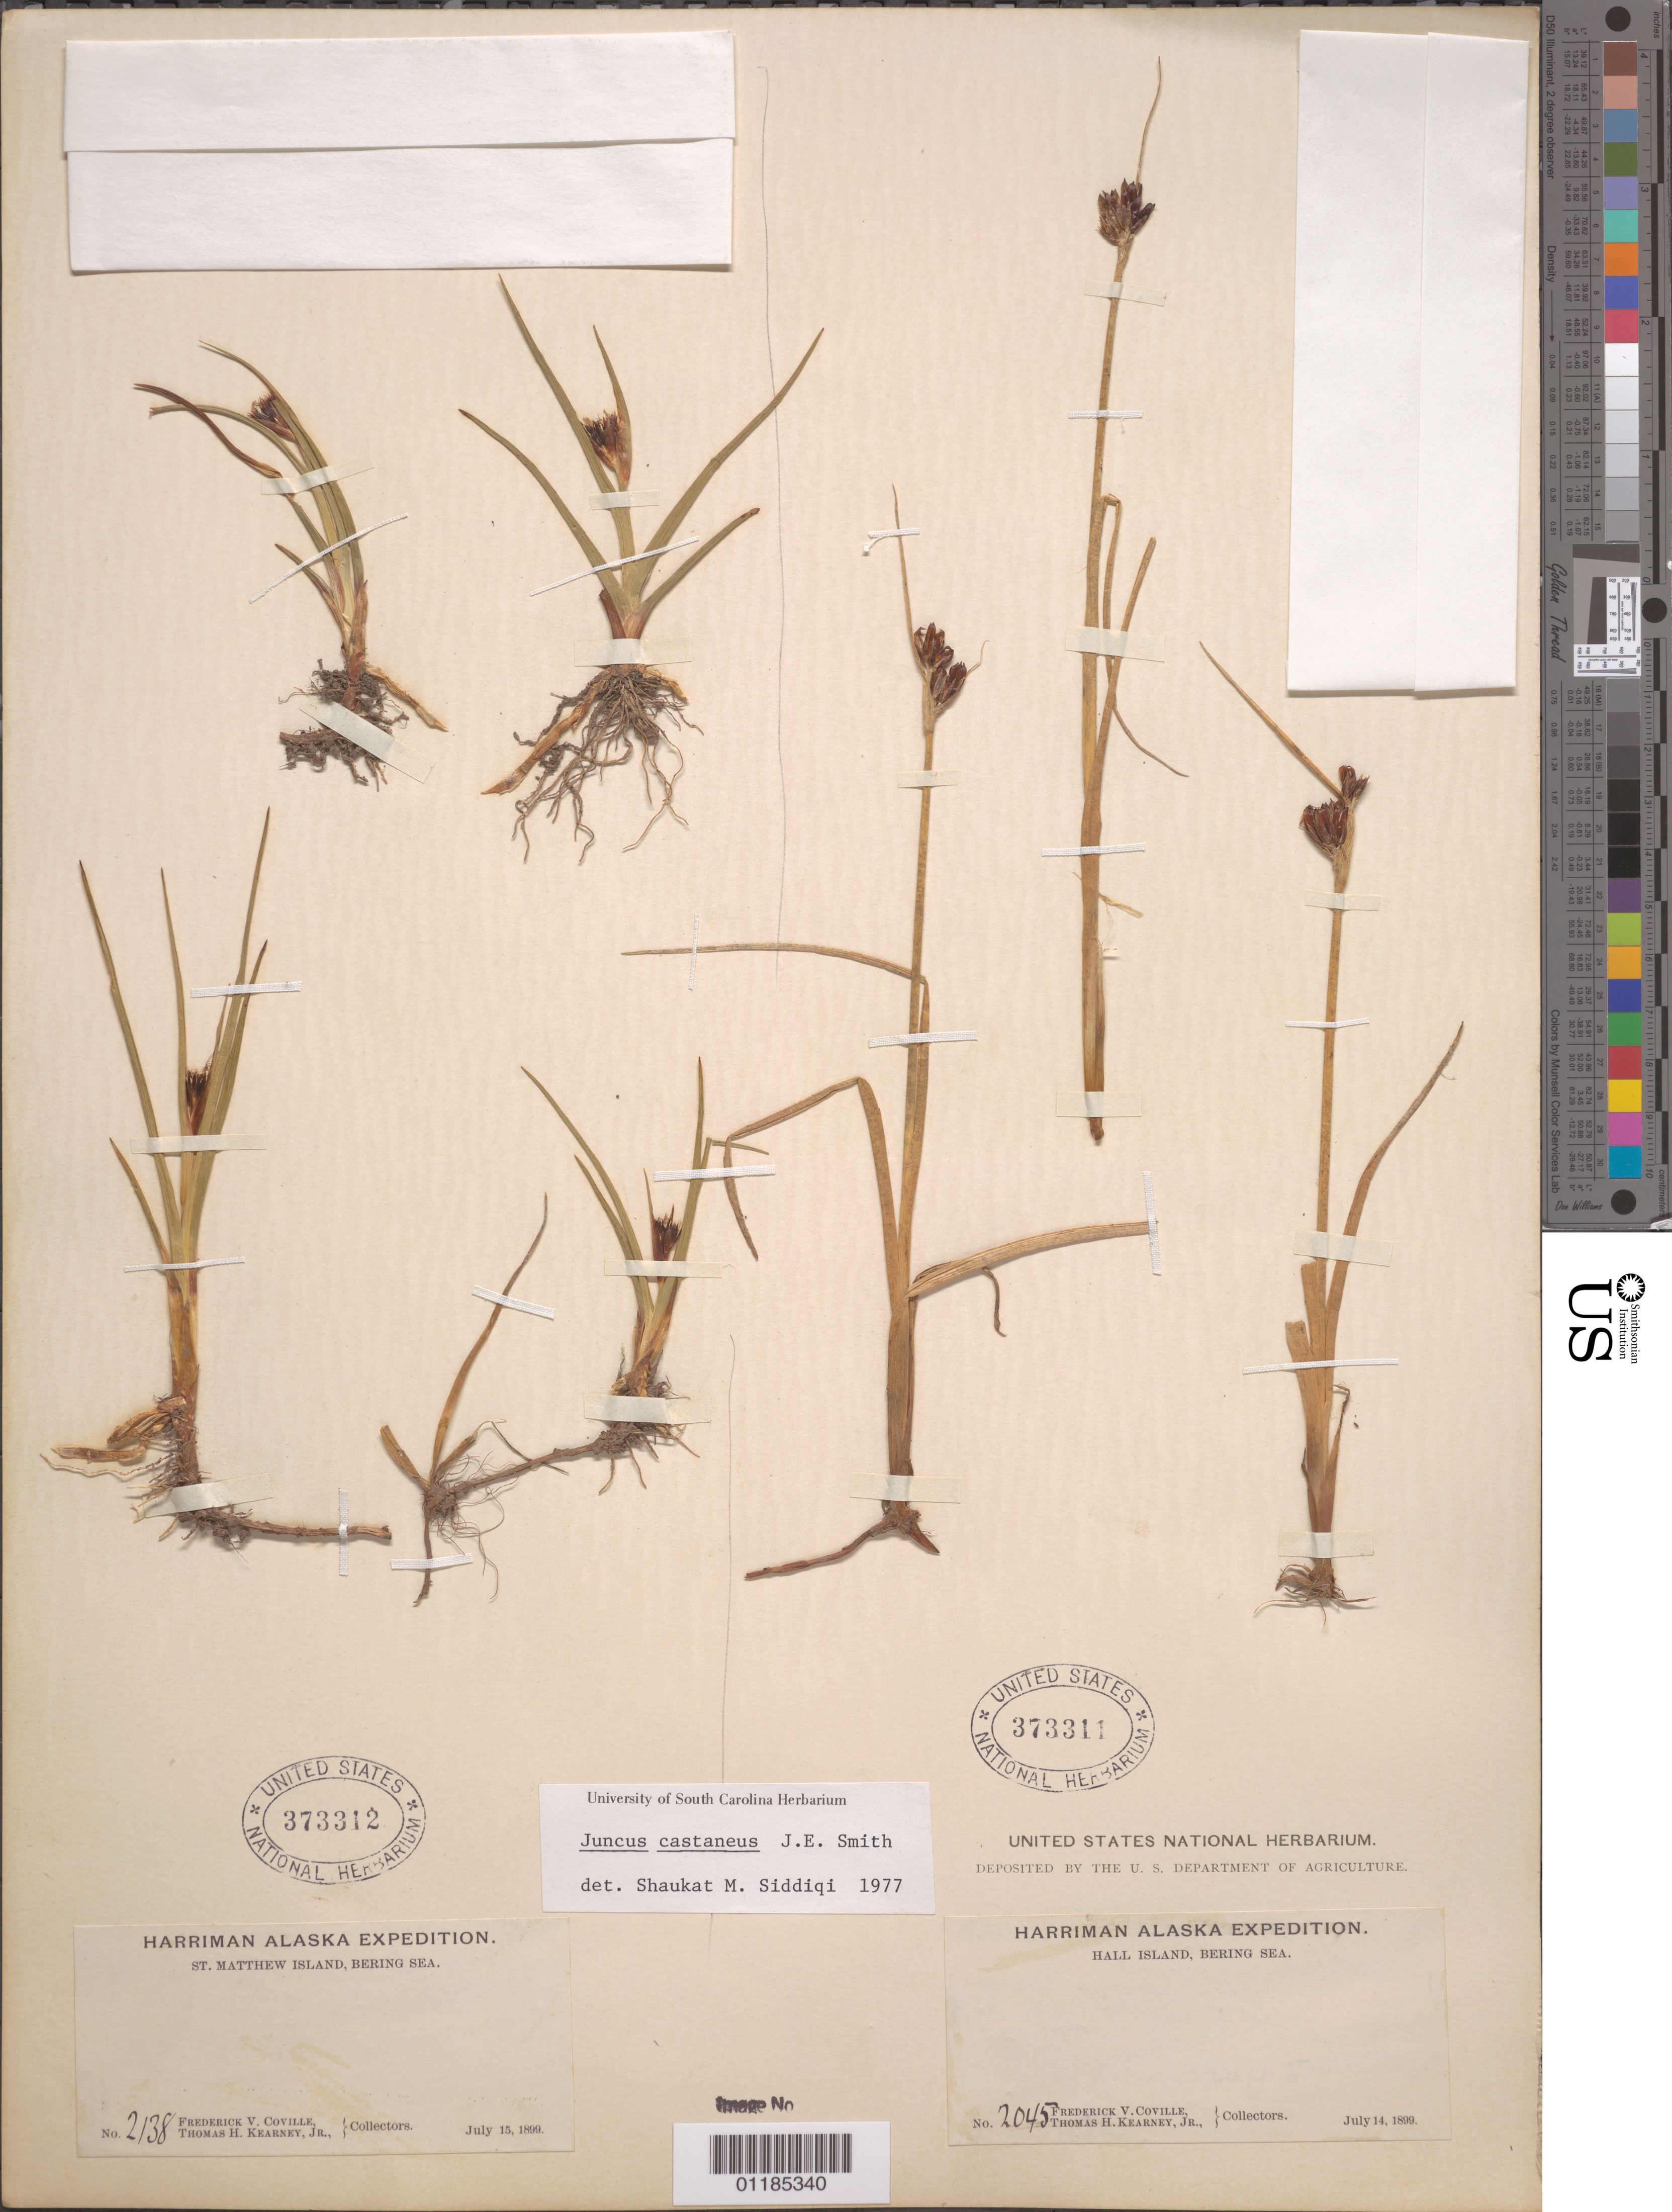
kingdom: Plantae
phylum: Tracheophyta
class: Liliopsida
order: Poales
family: Juncaceae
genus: Juncus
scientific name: Juncus castaneus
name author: Sm.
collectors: F. V. Coville & T. H. Kearney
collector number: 2045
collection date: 1899-07-14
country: United States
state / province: Alaska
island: Hall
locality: Hall Island, Bering Sea.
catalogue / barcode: US 373311